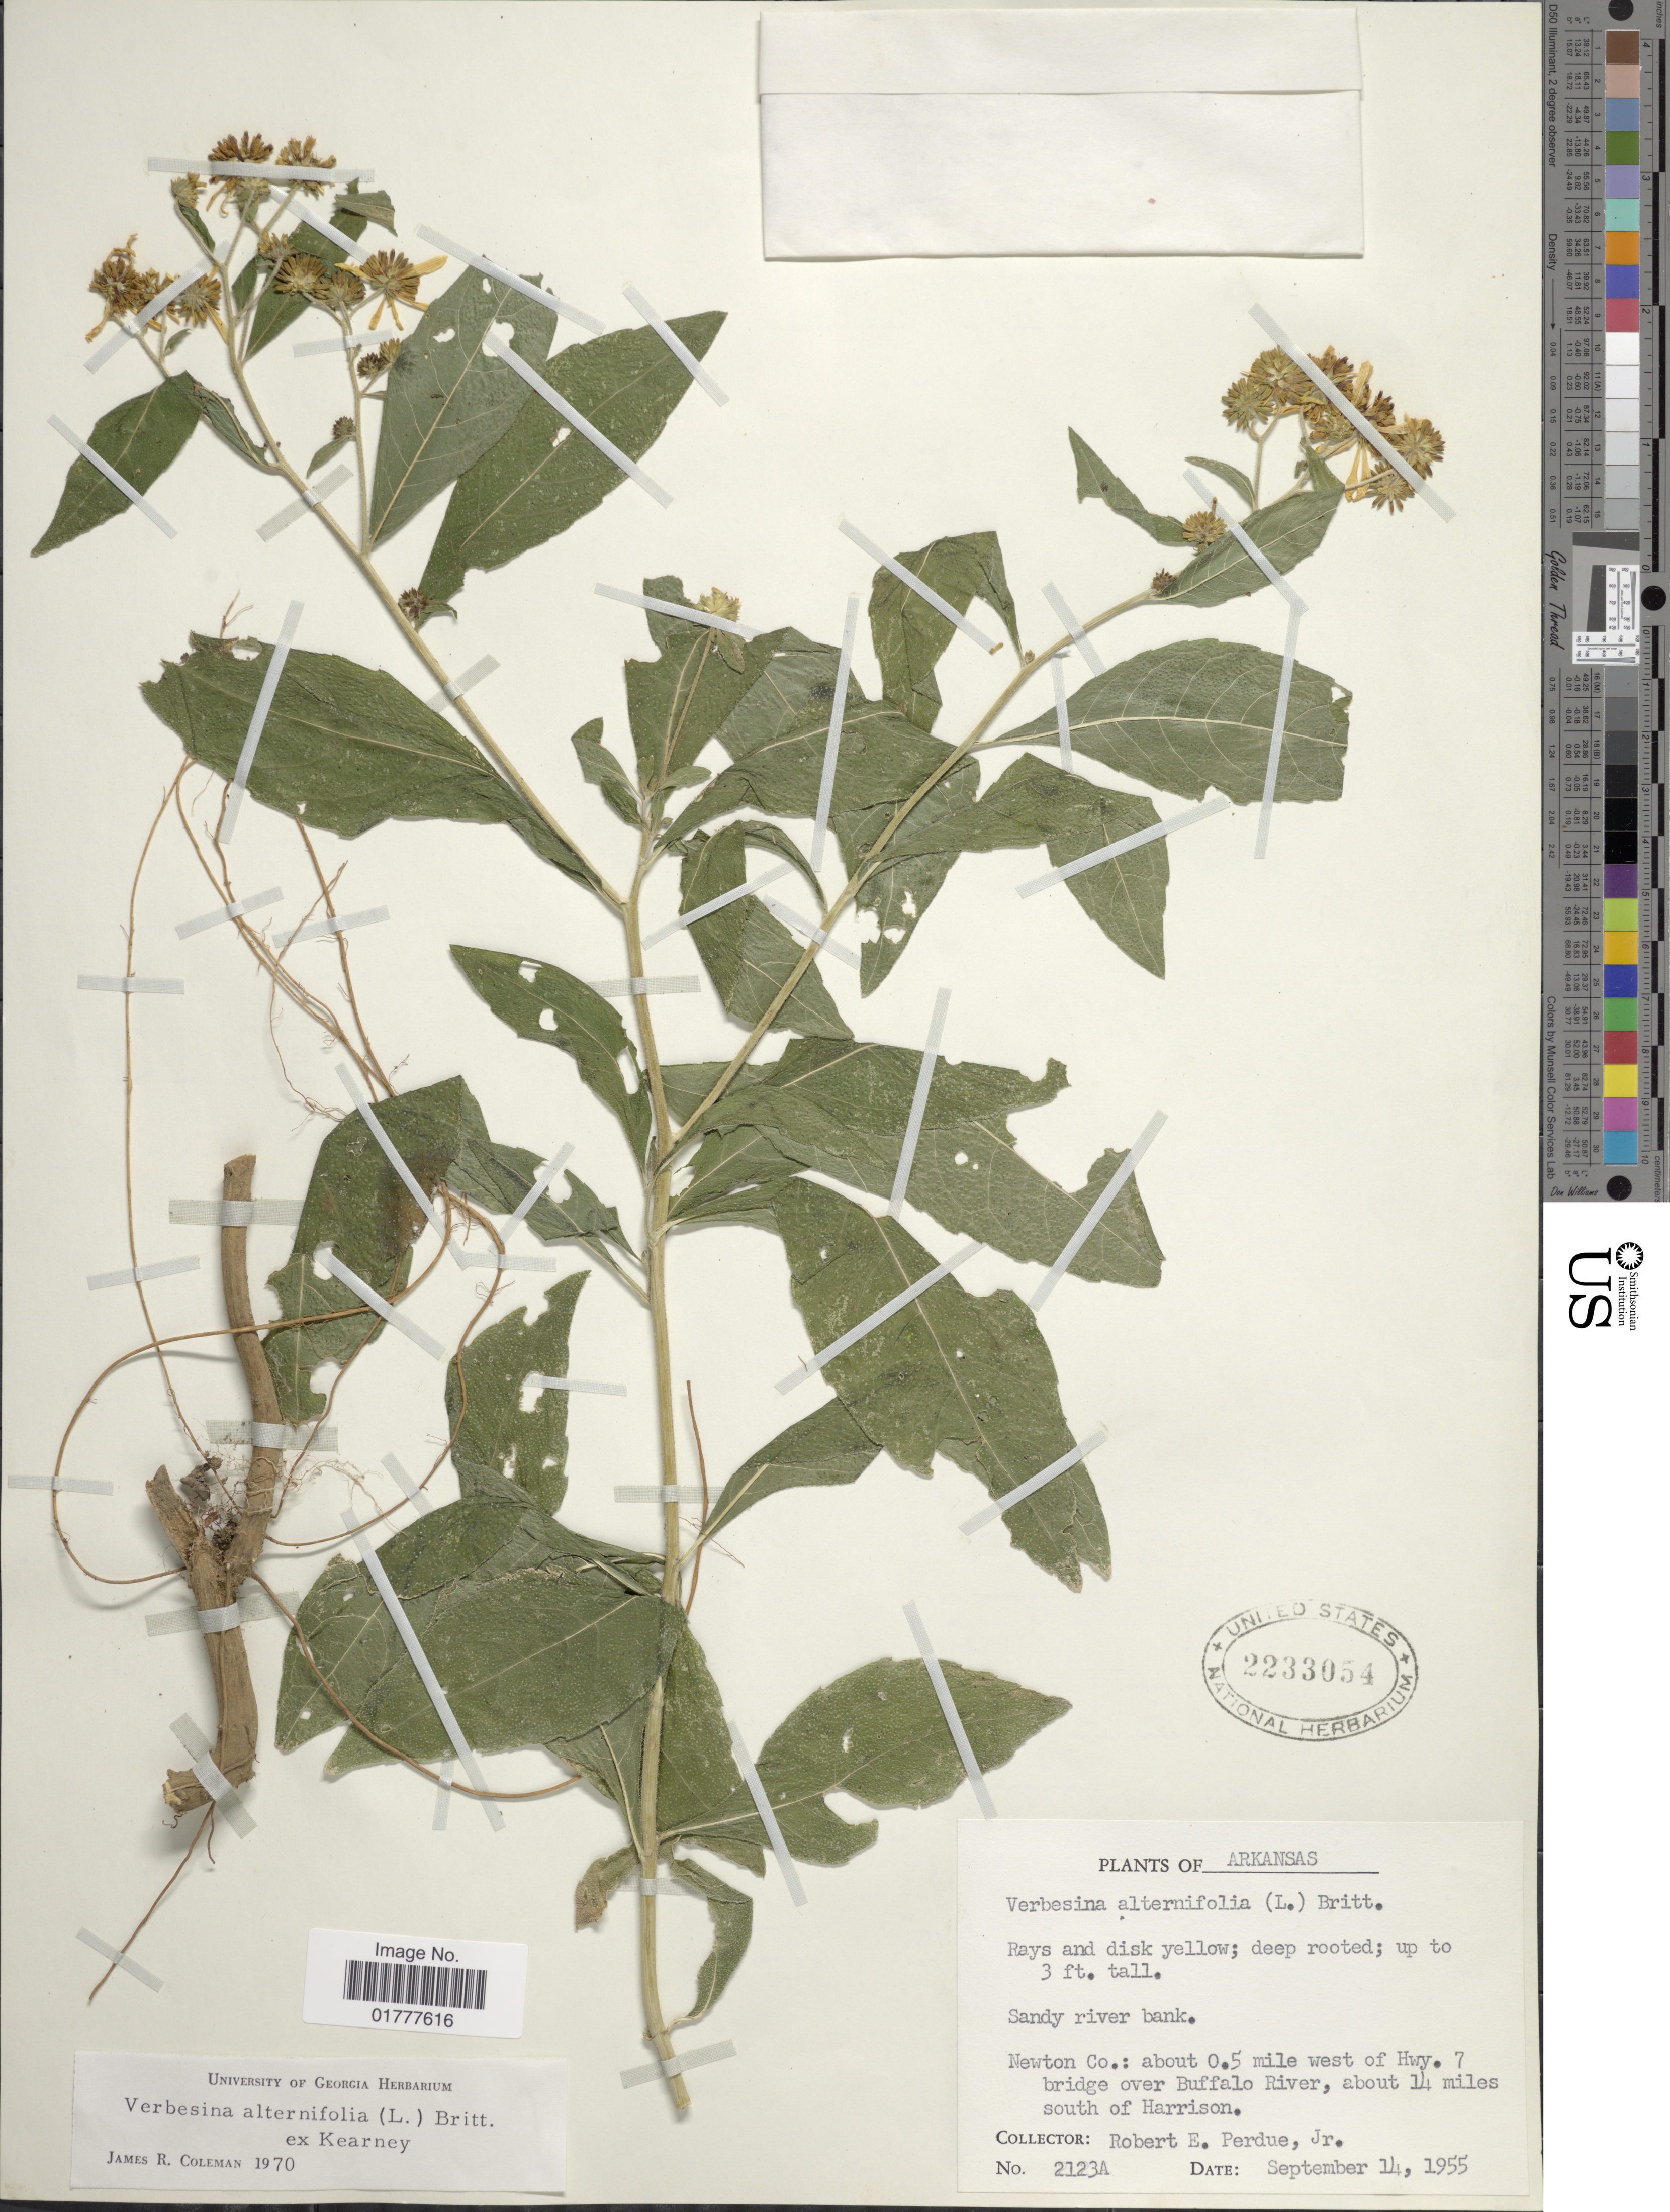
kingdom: Plantae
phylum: Tracheophyta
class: Magnoliopsida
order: Asterales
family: Asteraceae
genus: Actinomeris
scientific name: Actinomeris alternifolia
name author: (L.) DC.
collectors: R. E. Perdue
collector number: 2123A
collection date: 1955-09-14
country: United States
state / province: Arkansas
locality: Arkansas, Newton Co.: about 0.5 mile west of Hwy.7 bridge over Buffalo River, about 14 miles south of Harrison.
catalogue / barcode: US 2233054